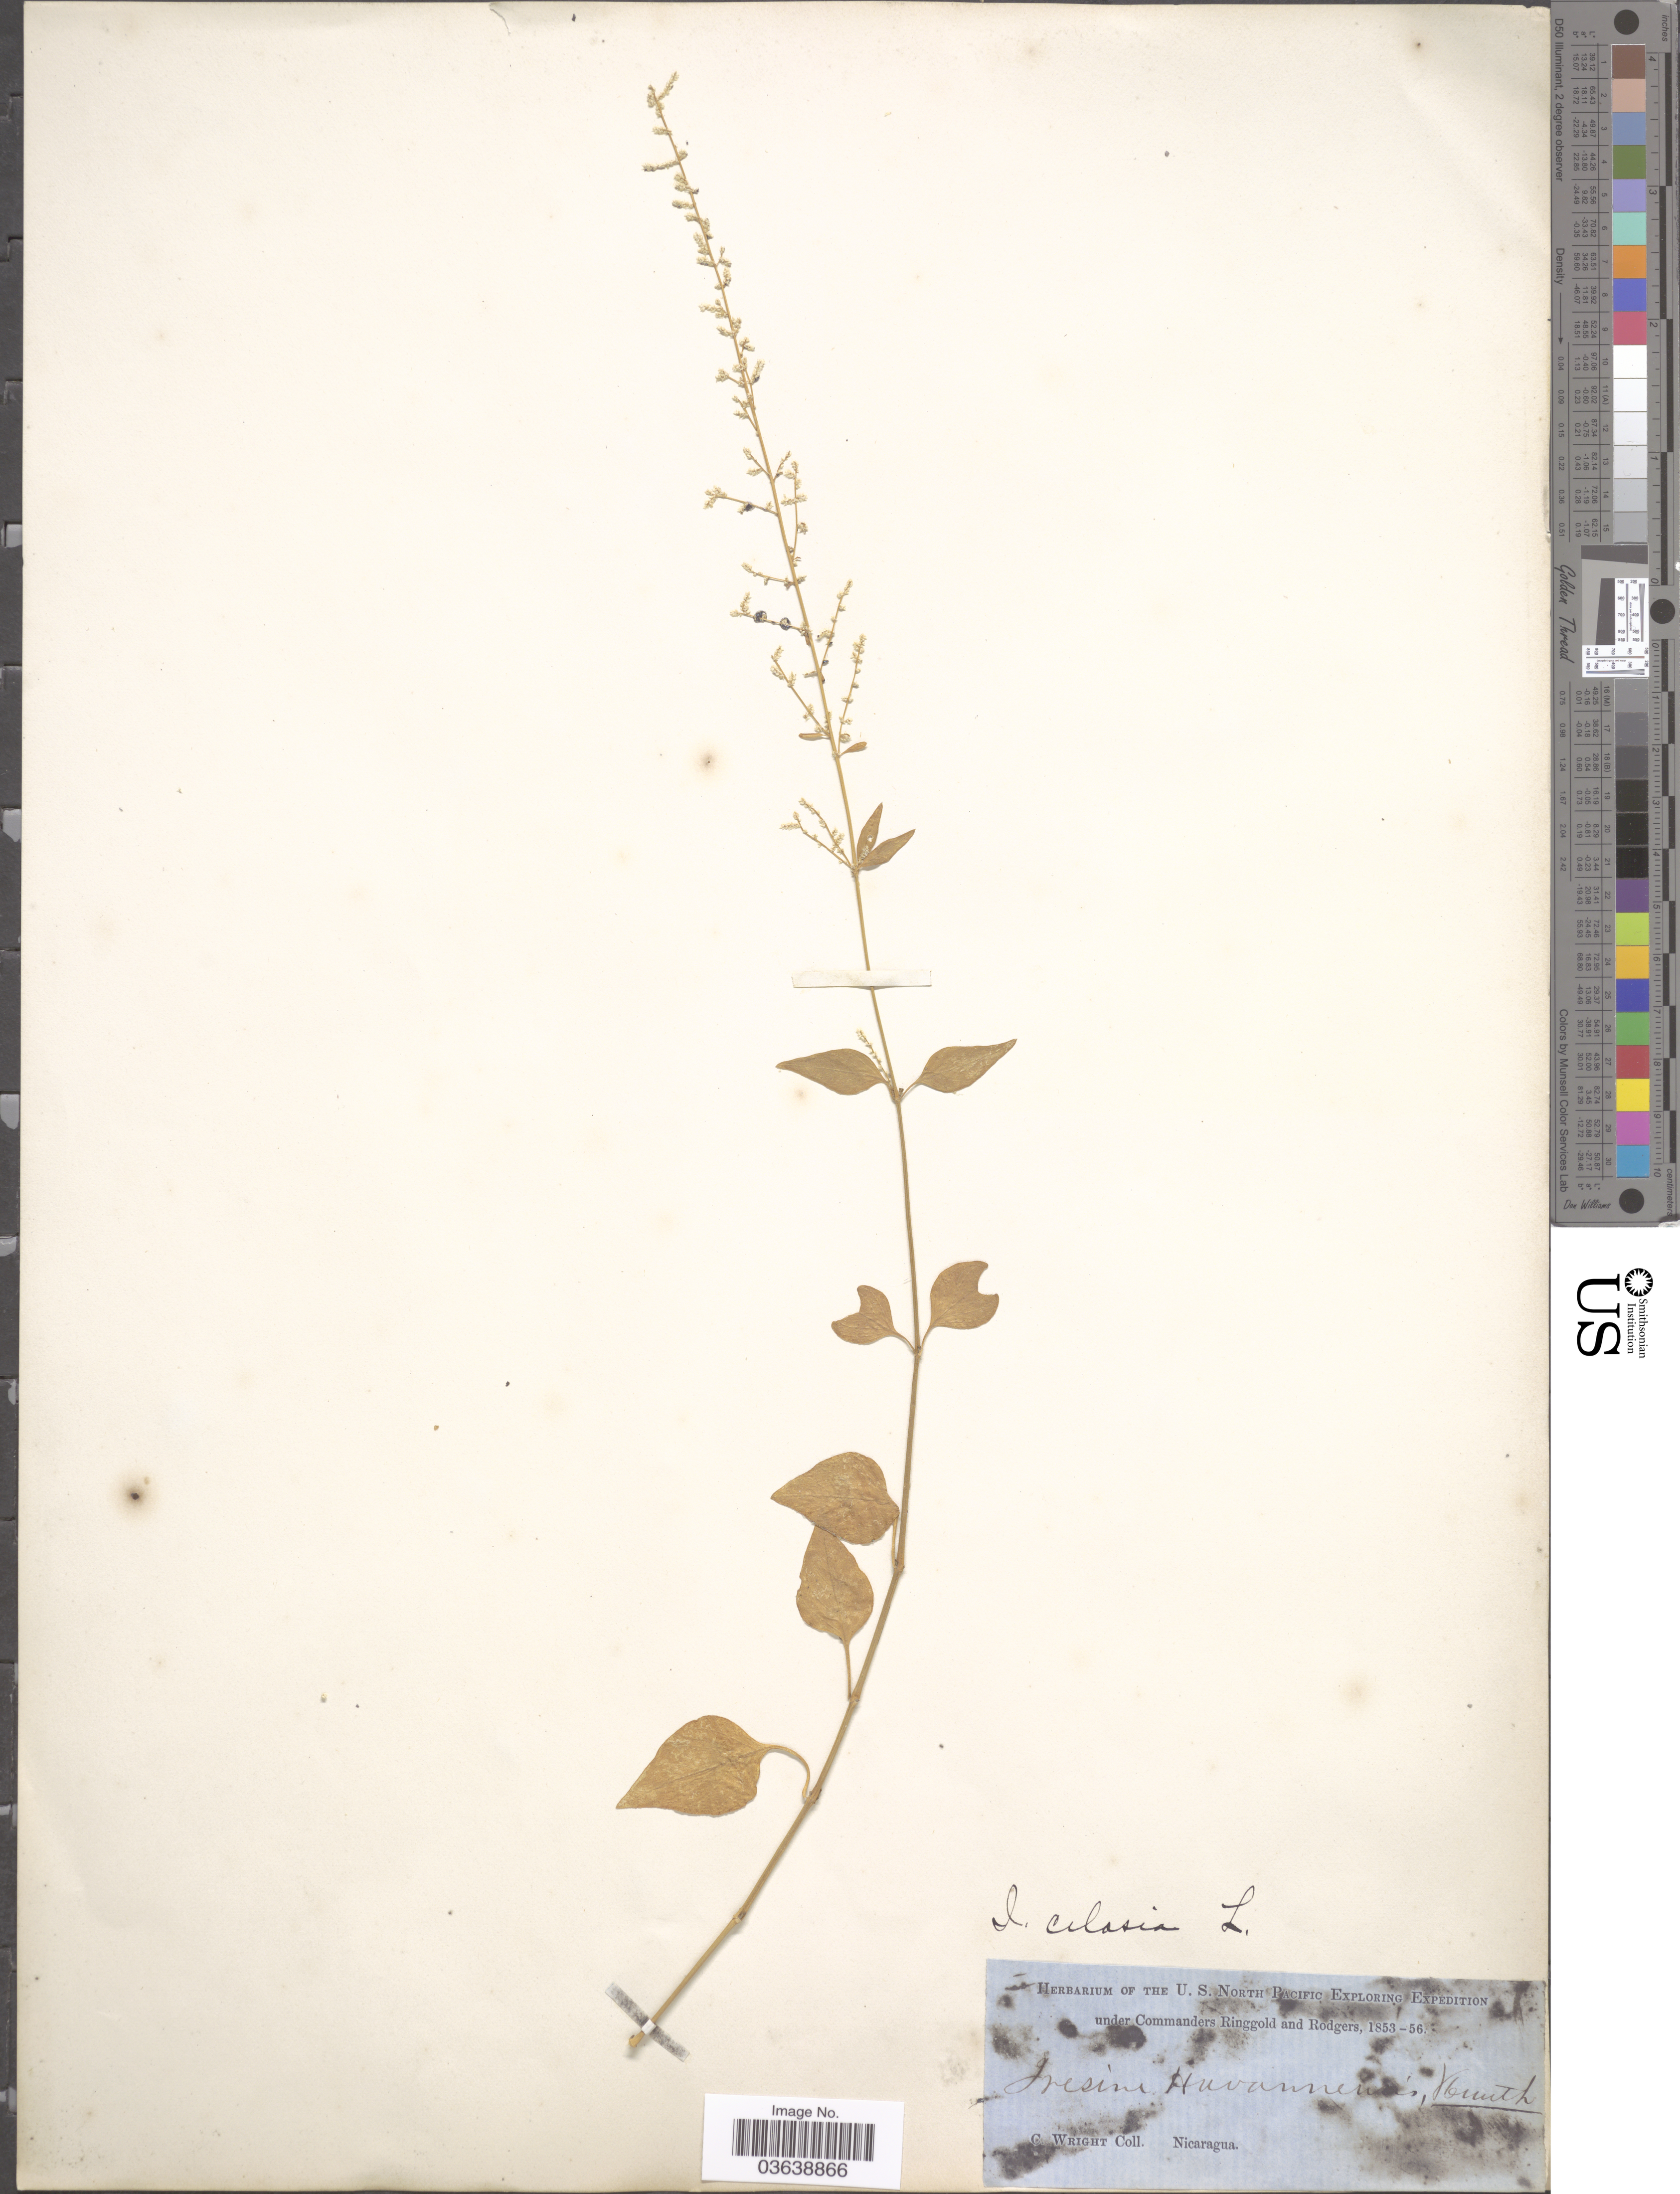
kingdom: Plantae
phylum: Tracheophyta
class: Magnoliopsida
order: Caryophyllales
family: Amaranthaceae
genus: Iresine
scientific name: Iresine diffusa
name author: Humb. & Bonpl. ex Willd.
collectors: C. Wright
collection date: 1853/1856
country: Nicaragua